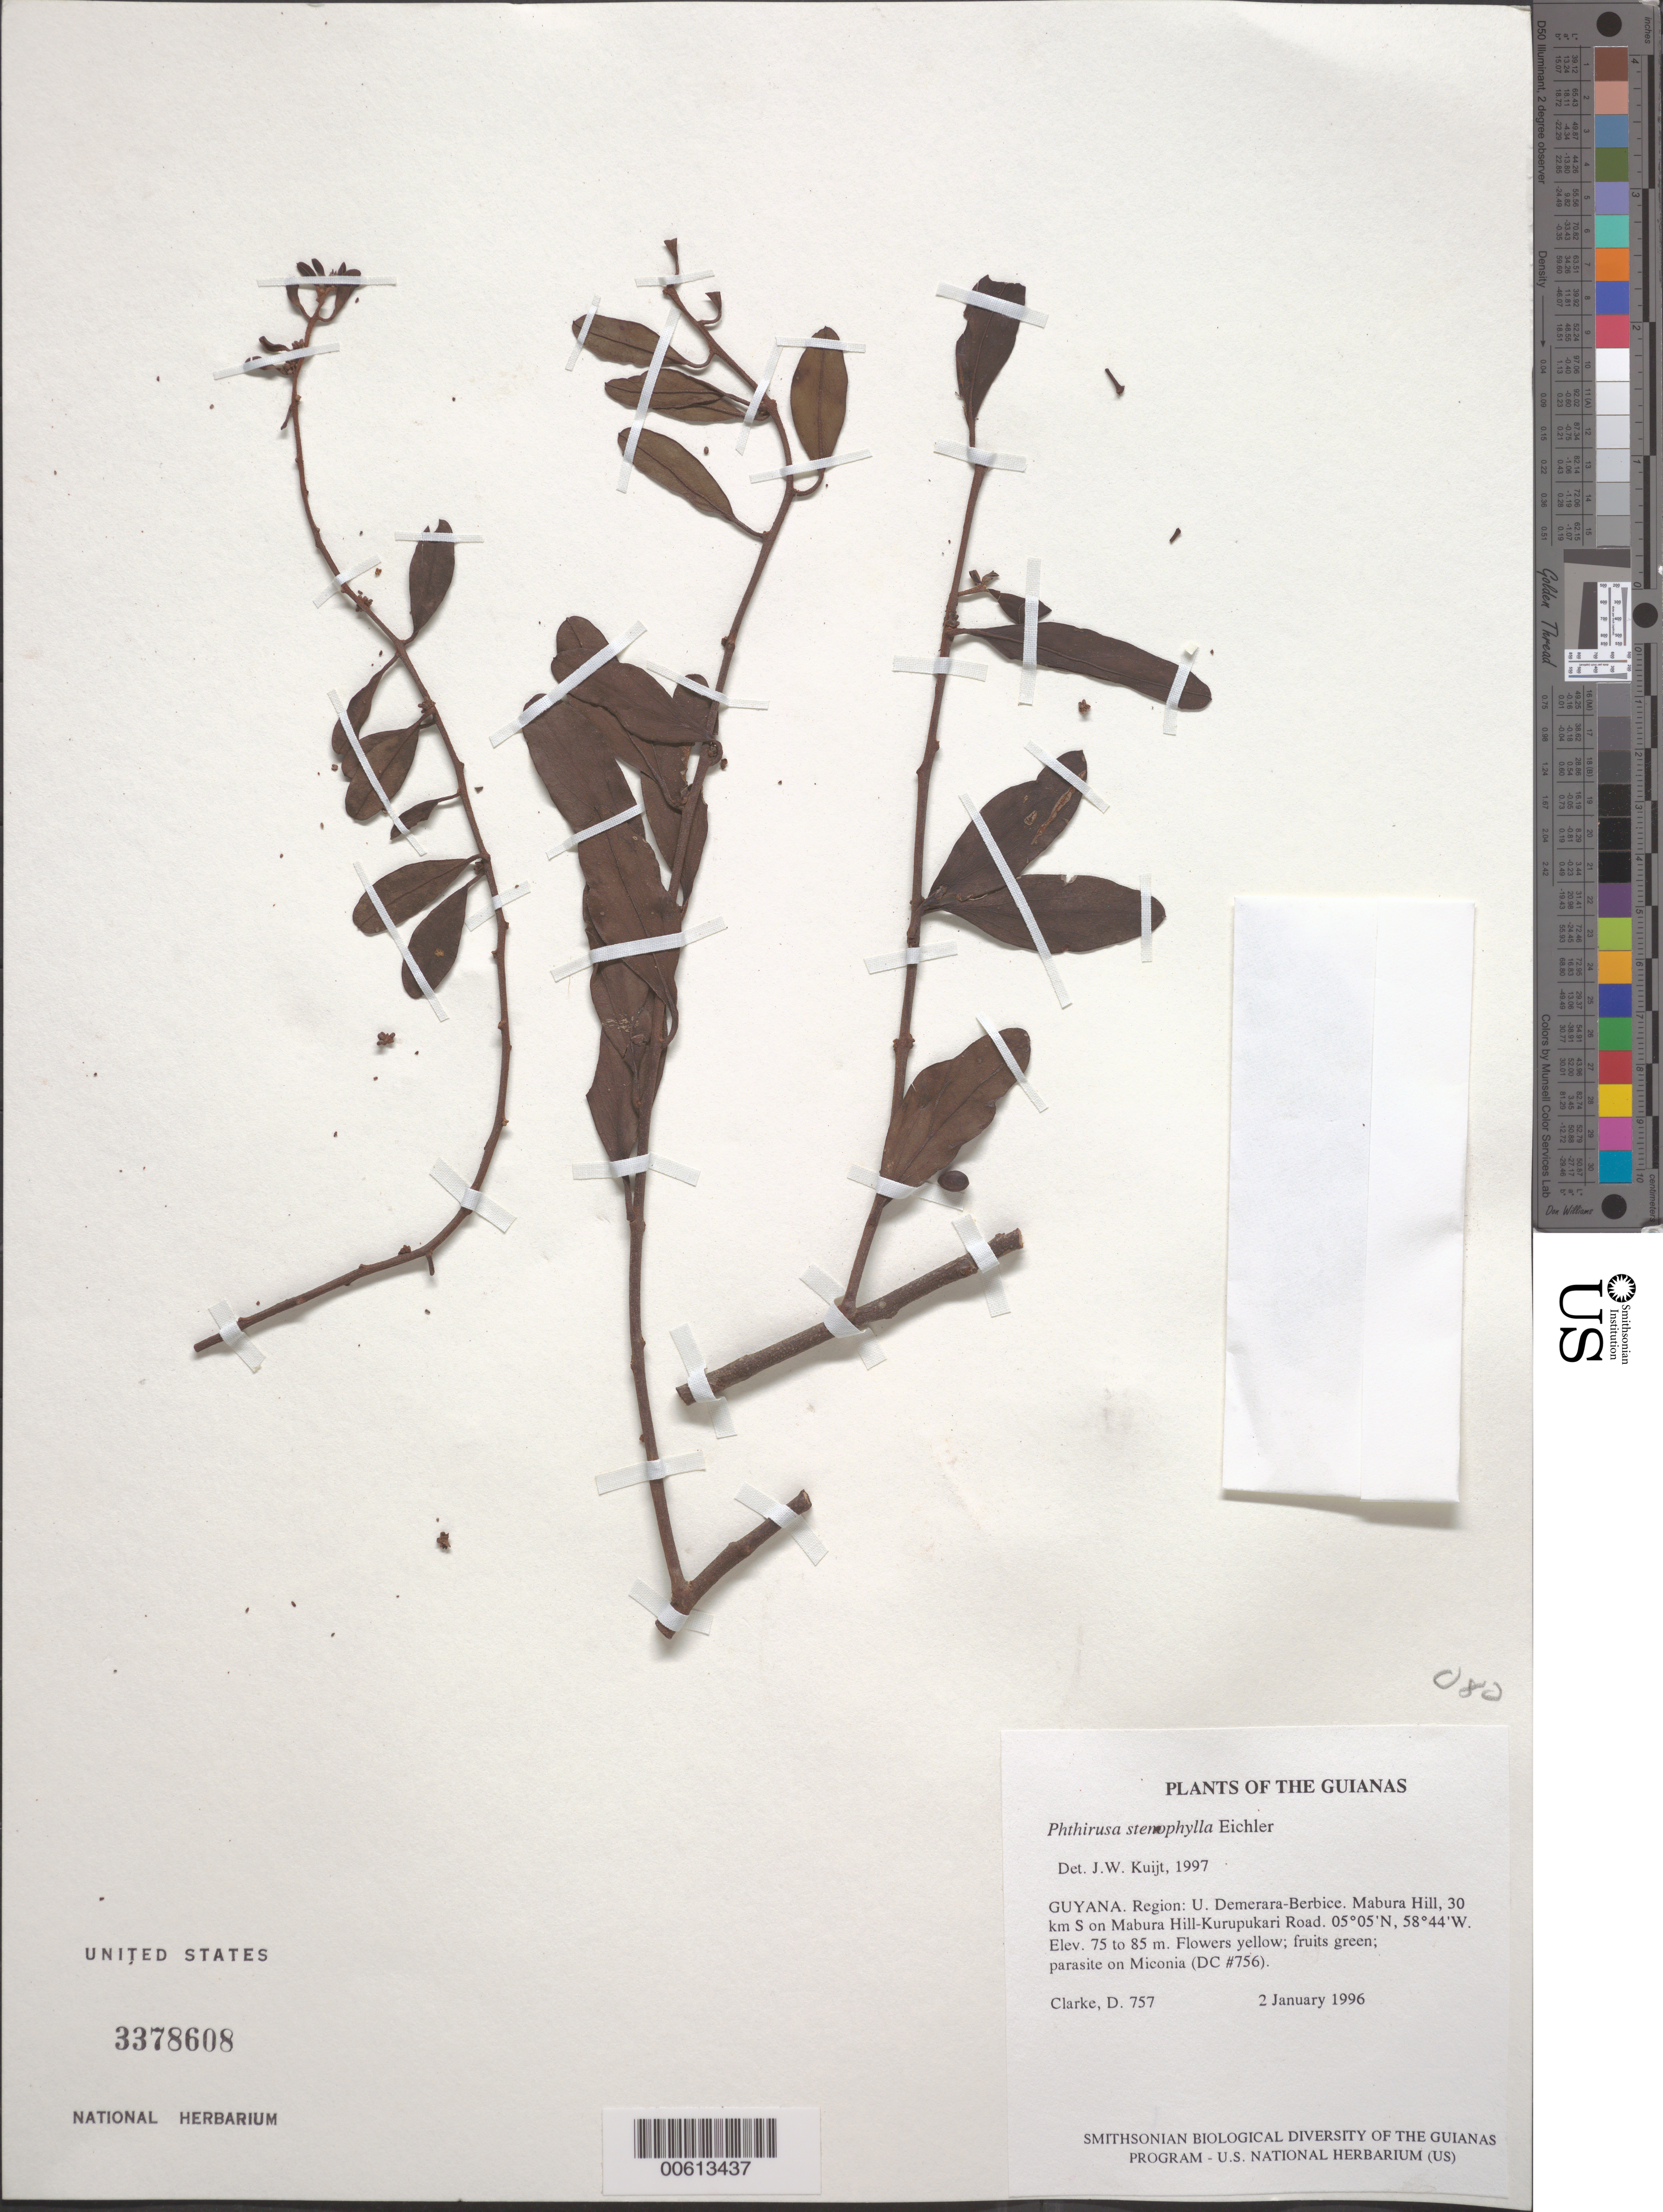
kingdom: Plantae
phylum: Tracheophyta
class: Magnoliopsida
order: Santalales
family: Loranthaceae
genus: Phthirusa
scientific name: Phthirusa stenophylla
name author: Eichler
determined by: Kuijt, Job, (CANADA)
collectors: H. D. Clarke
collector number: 757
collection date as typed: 2 January 1996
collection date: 1996-01-02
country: Guyana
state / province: U. Demerara-Berbice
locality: Mabura Hill, 30 km S on Mabura Hill-Kurupukari Road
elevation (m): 75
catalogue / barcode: US 3378608